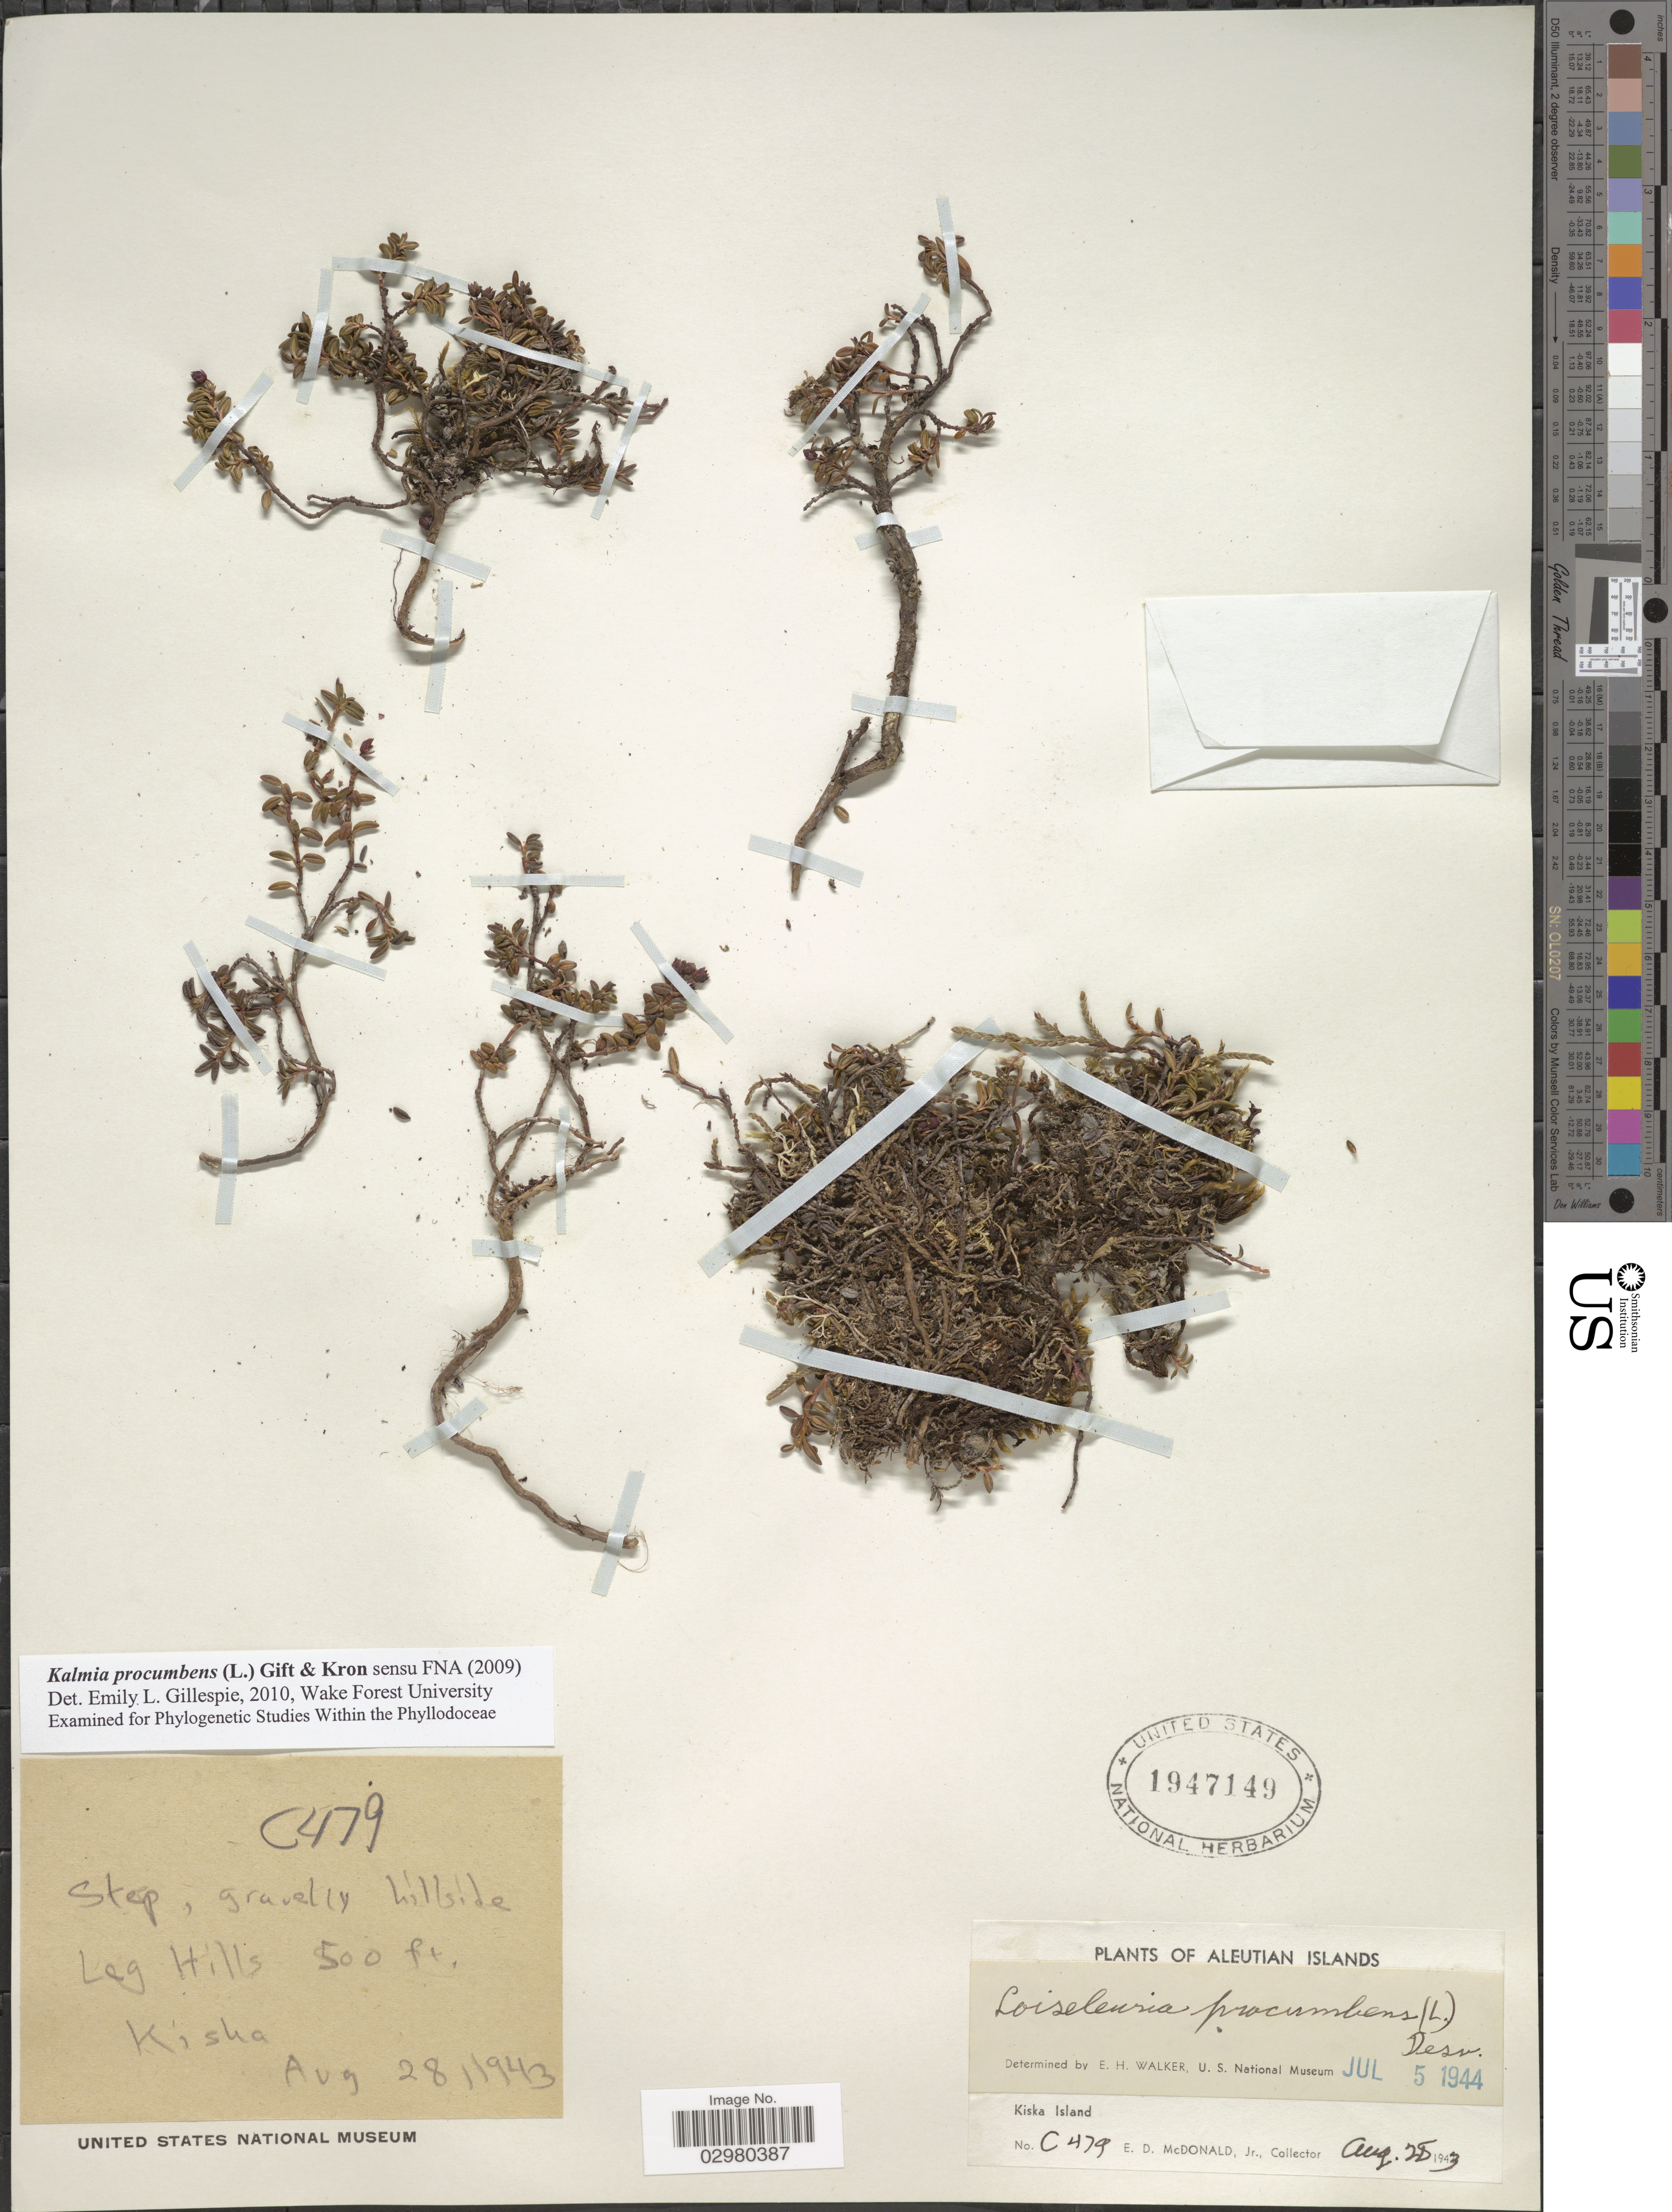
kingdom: Plantae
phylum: Tracheophyta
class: Magnoliopsida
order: Ericales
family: Ericaceae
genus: Loiseleuria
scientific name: Loiseleuria procumbens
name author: (L.) Desv.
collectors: E. D. McDonald Jr.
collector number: C479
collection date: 1943-08-28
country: United States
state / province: Alaska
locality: Aleutian Islands. Kiska Island. Leg Hills.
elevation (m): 152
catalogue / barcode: US 1947149